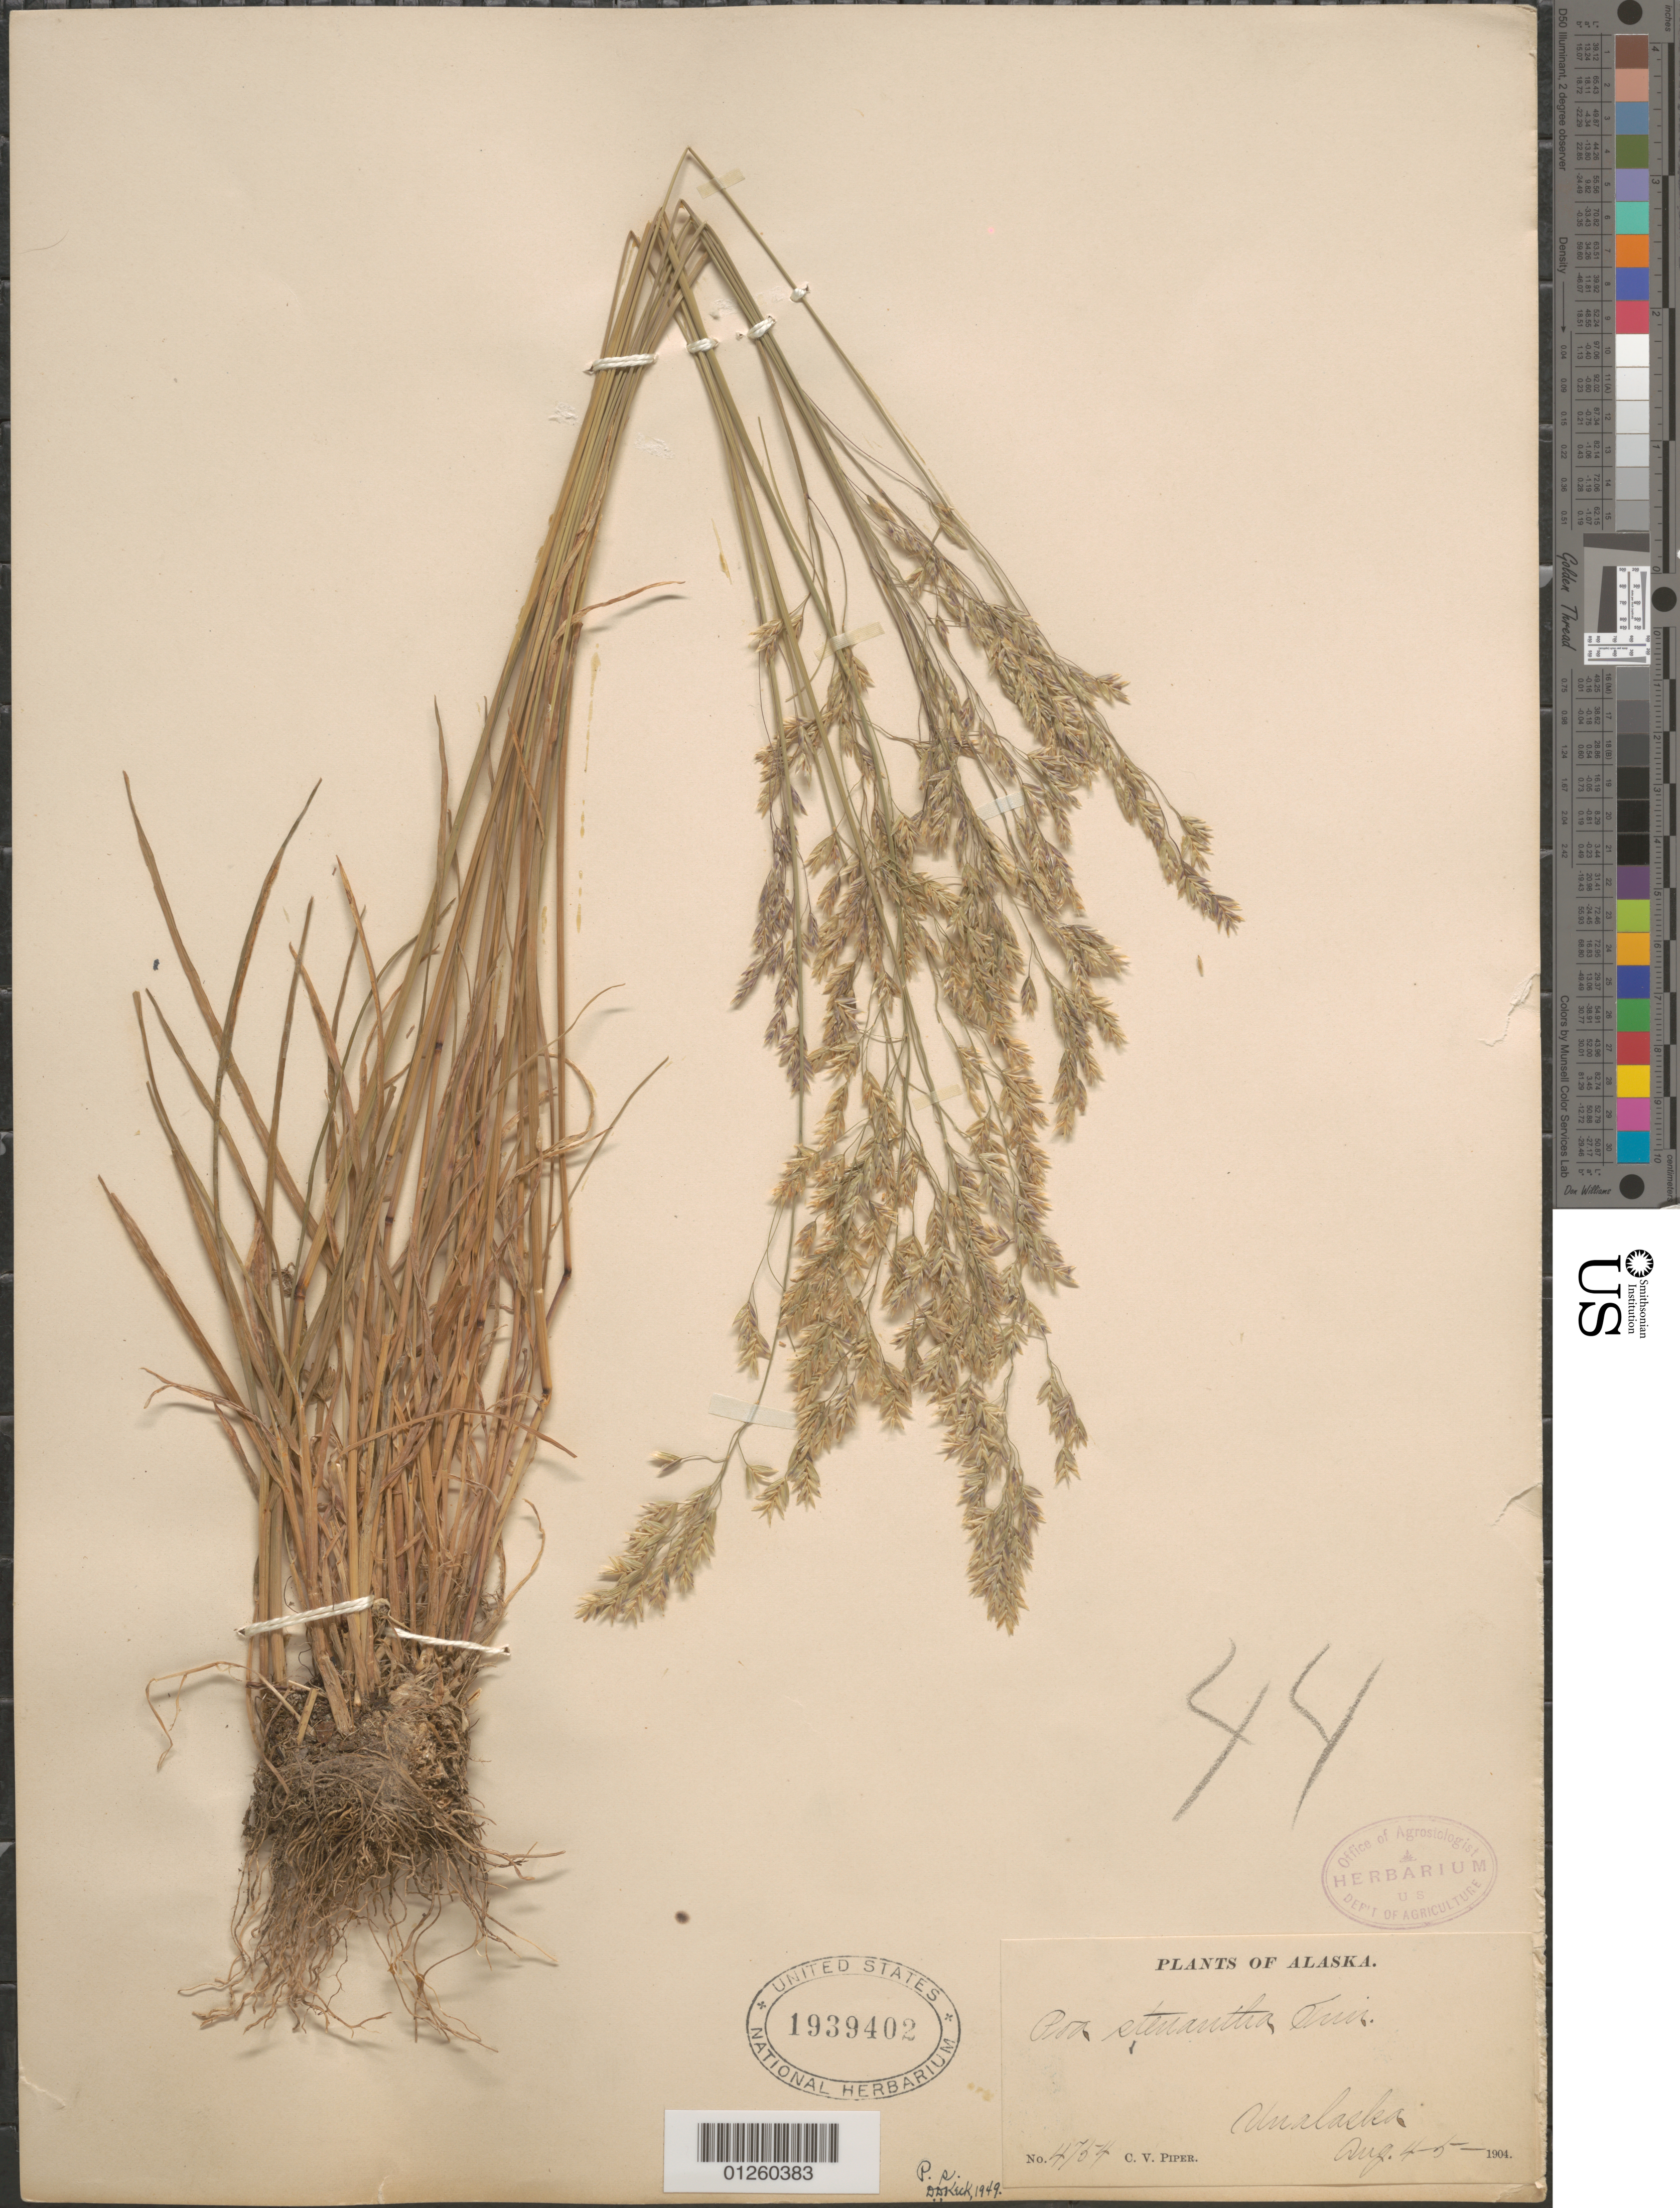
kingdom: Plantae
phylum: Tracheophyta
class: Liliopsida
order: Poales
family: Poaceae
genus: Poa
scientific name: Poa stenantha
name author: Trin.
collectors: C. V. Piper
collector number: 4754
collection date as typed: Aug. 4 - 5 - 1904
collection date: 1904-08-04/1904-08-05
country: United States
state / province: Alaska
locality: Unalaska.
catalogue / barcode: US 1939402